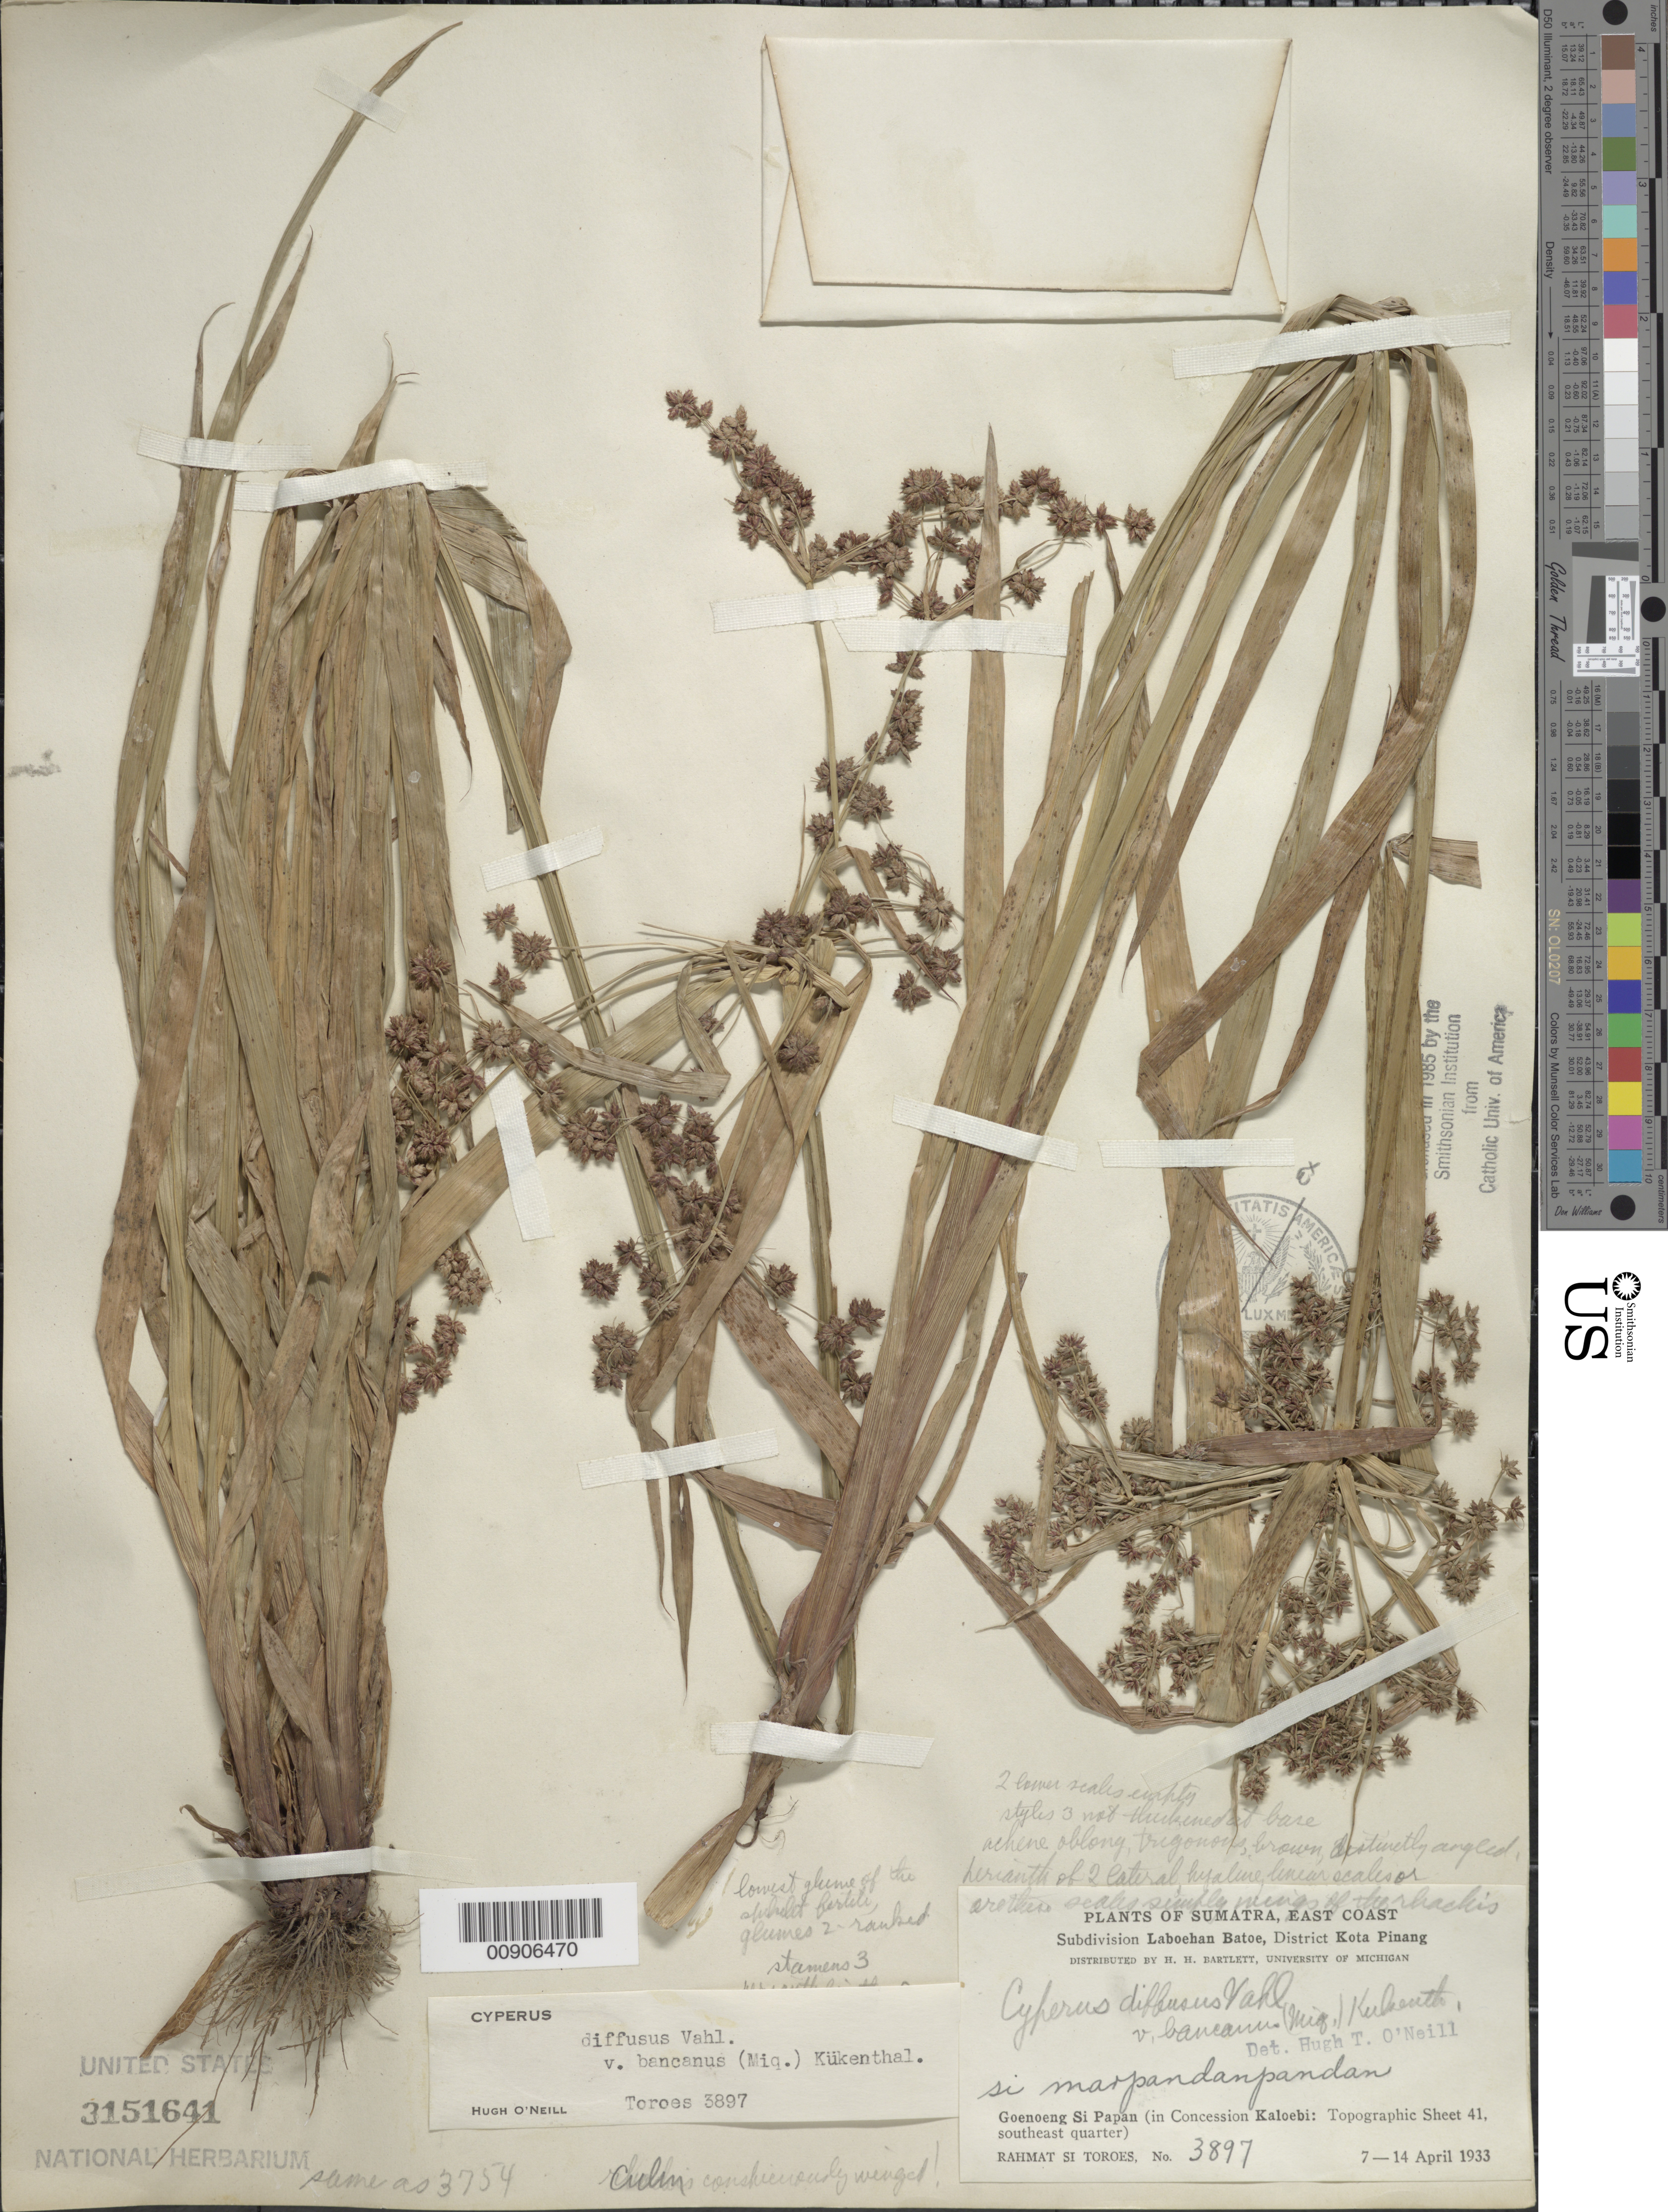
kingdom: Plantae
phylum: Tracheophyta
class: Liliopsida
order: Poales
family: Cyperaceae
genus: Cyperus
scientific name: Cyperus diffusus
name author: Vahl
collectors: Rahmat Si Boeea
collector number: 3897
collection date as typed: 07 Apr 1933 to 14 Apr 1933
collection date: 1933-04-07/1933-04-14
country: Indonesia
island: Sumatra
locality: Subdivision Laboehan Batoe, District Kota Pinang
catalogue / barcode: US 3151641